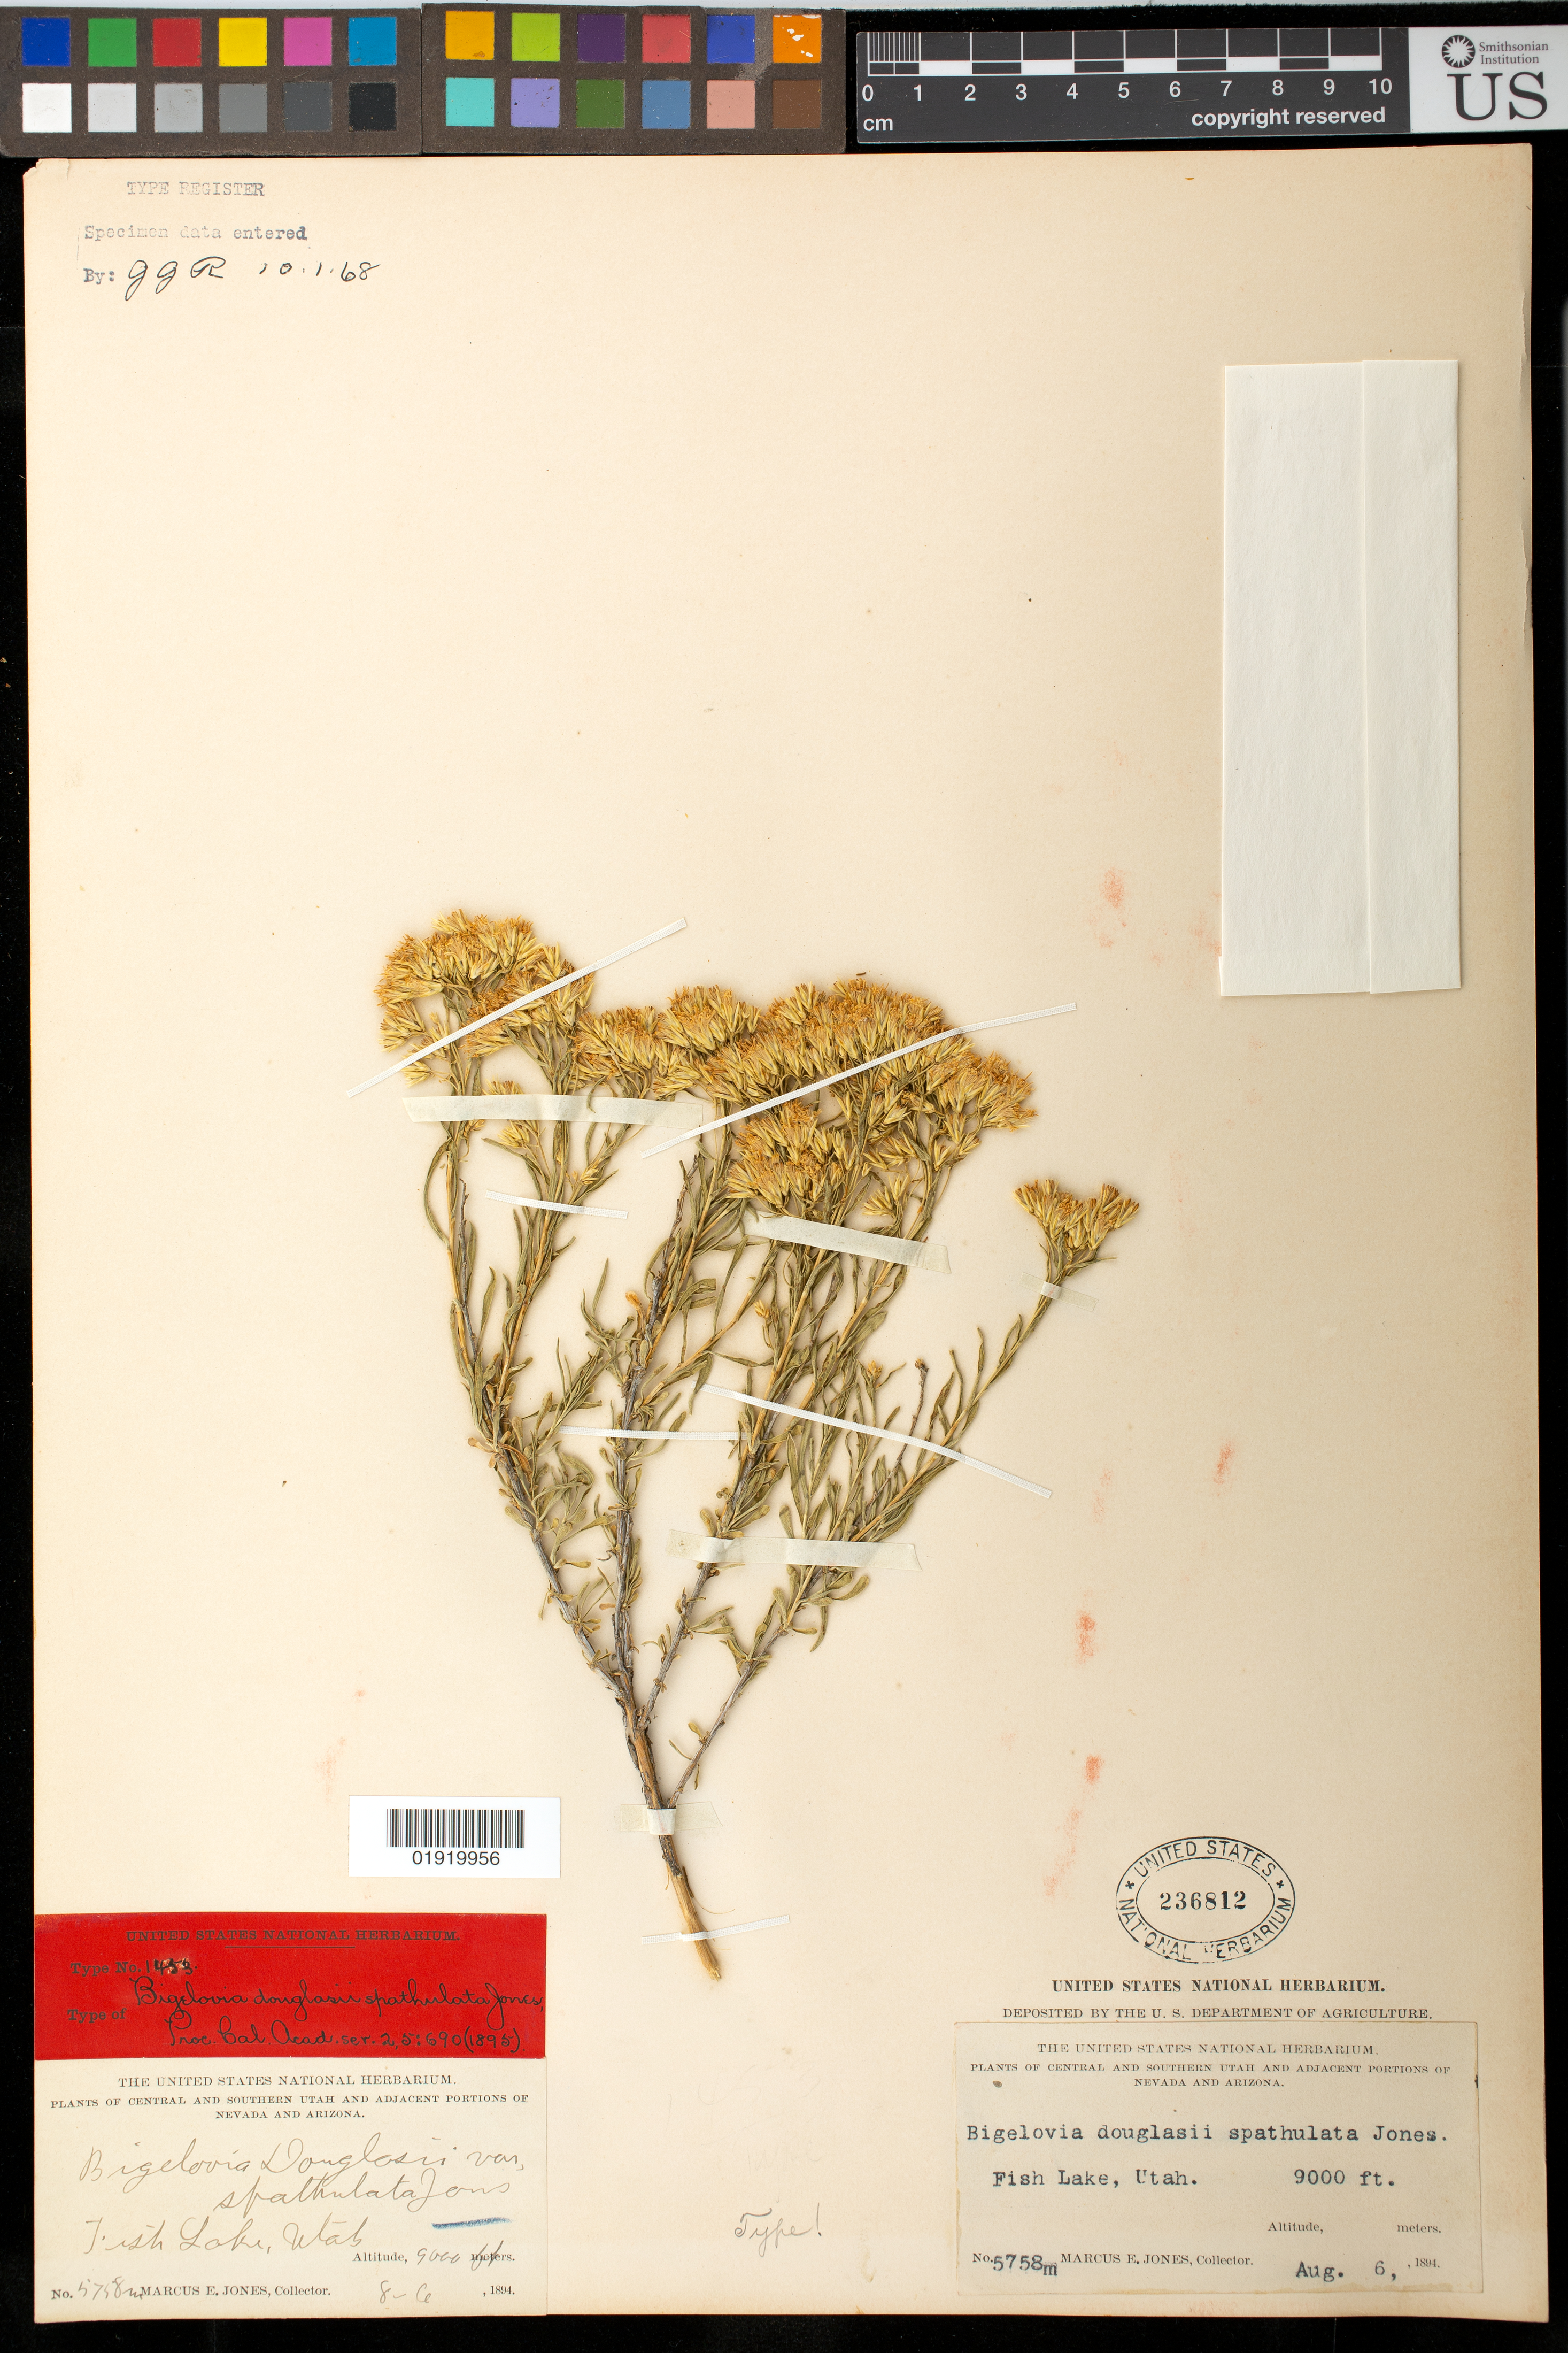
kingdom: Plantae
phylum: Tracheophyta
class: Magnoliopsida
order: Asterales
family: Asteraceae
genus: Bigelowia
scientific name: Bigelowia douglasii var. spathulata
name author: M.E. Jones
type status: Isotype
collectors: M. E. Jones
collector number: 5758 m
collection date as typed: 06 Aug 1894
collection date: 1894-08-06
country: United States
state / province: Utah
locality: Fish Lake.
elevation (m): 2743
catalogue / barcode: US 236812